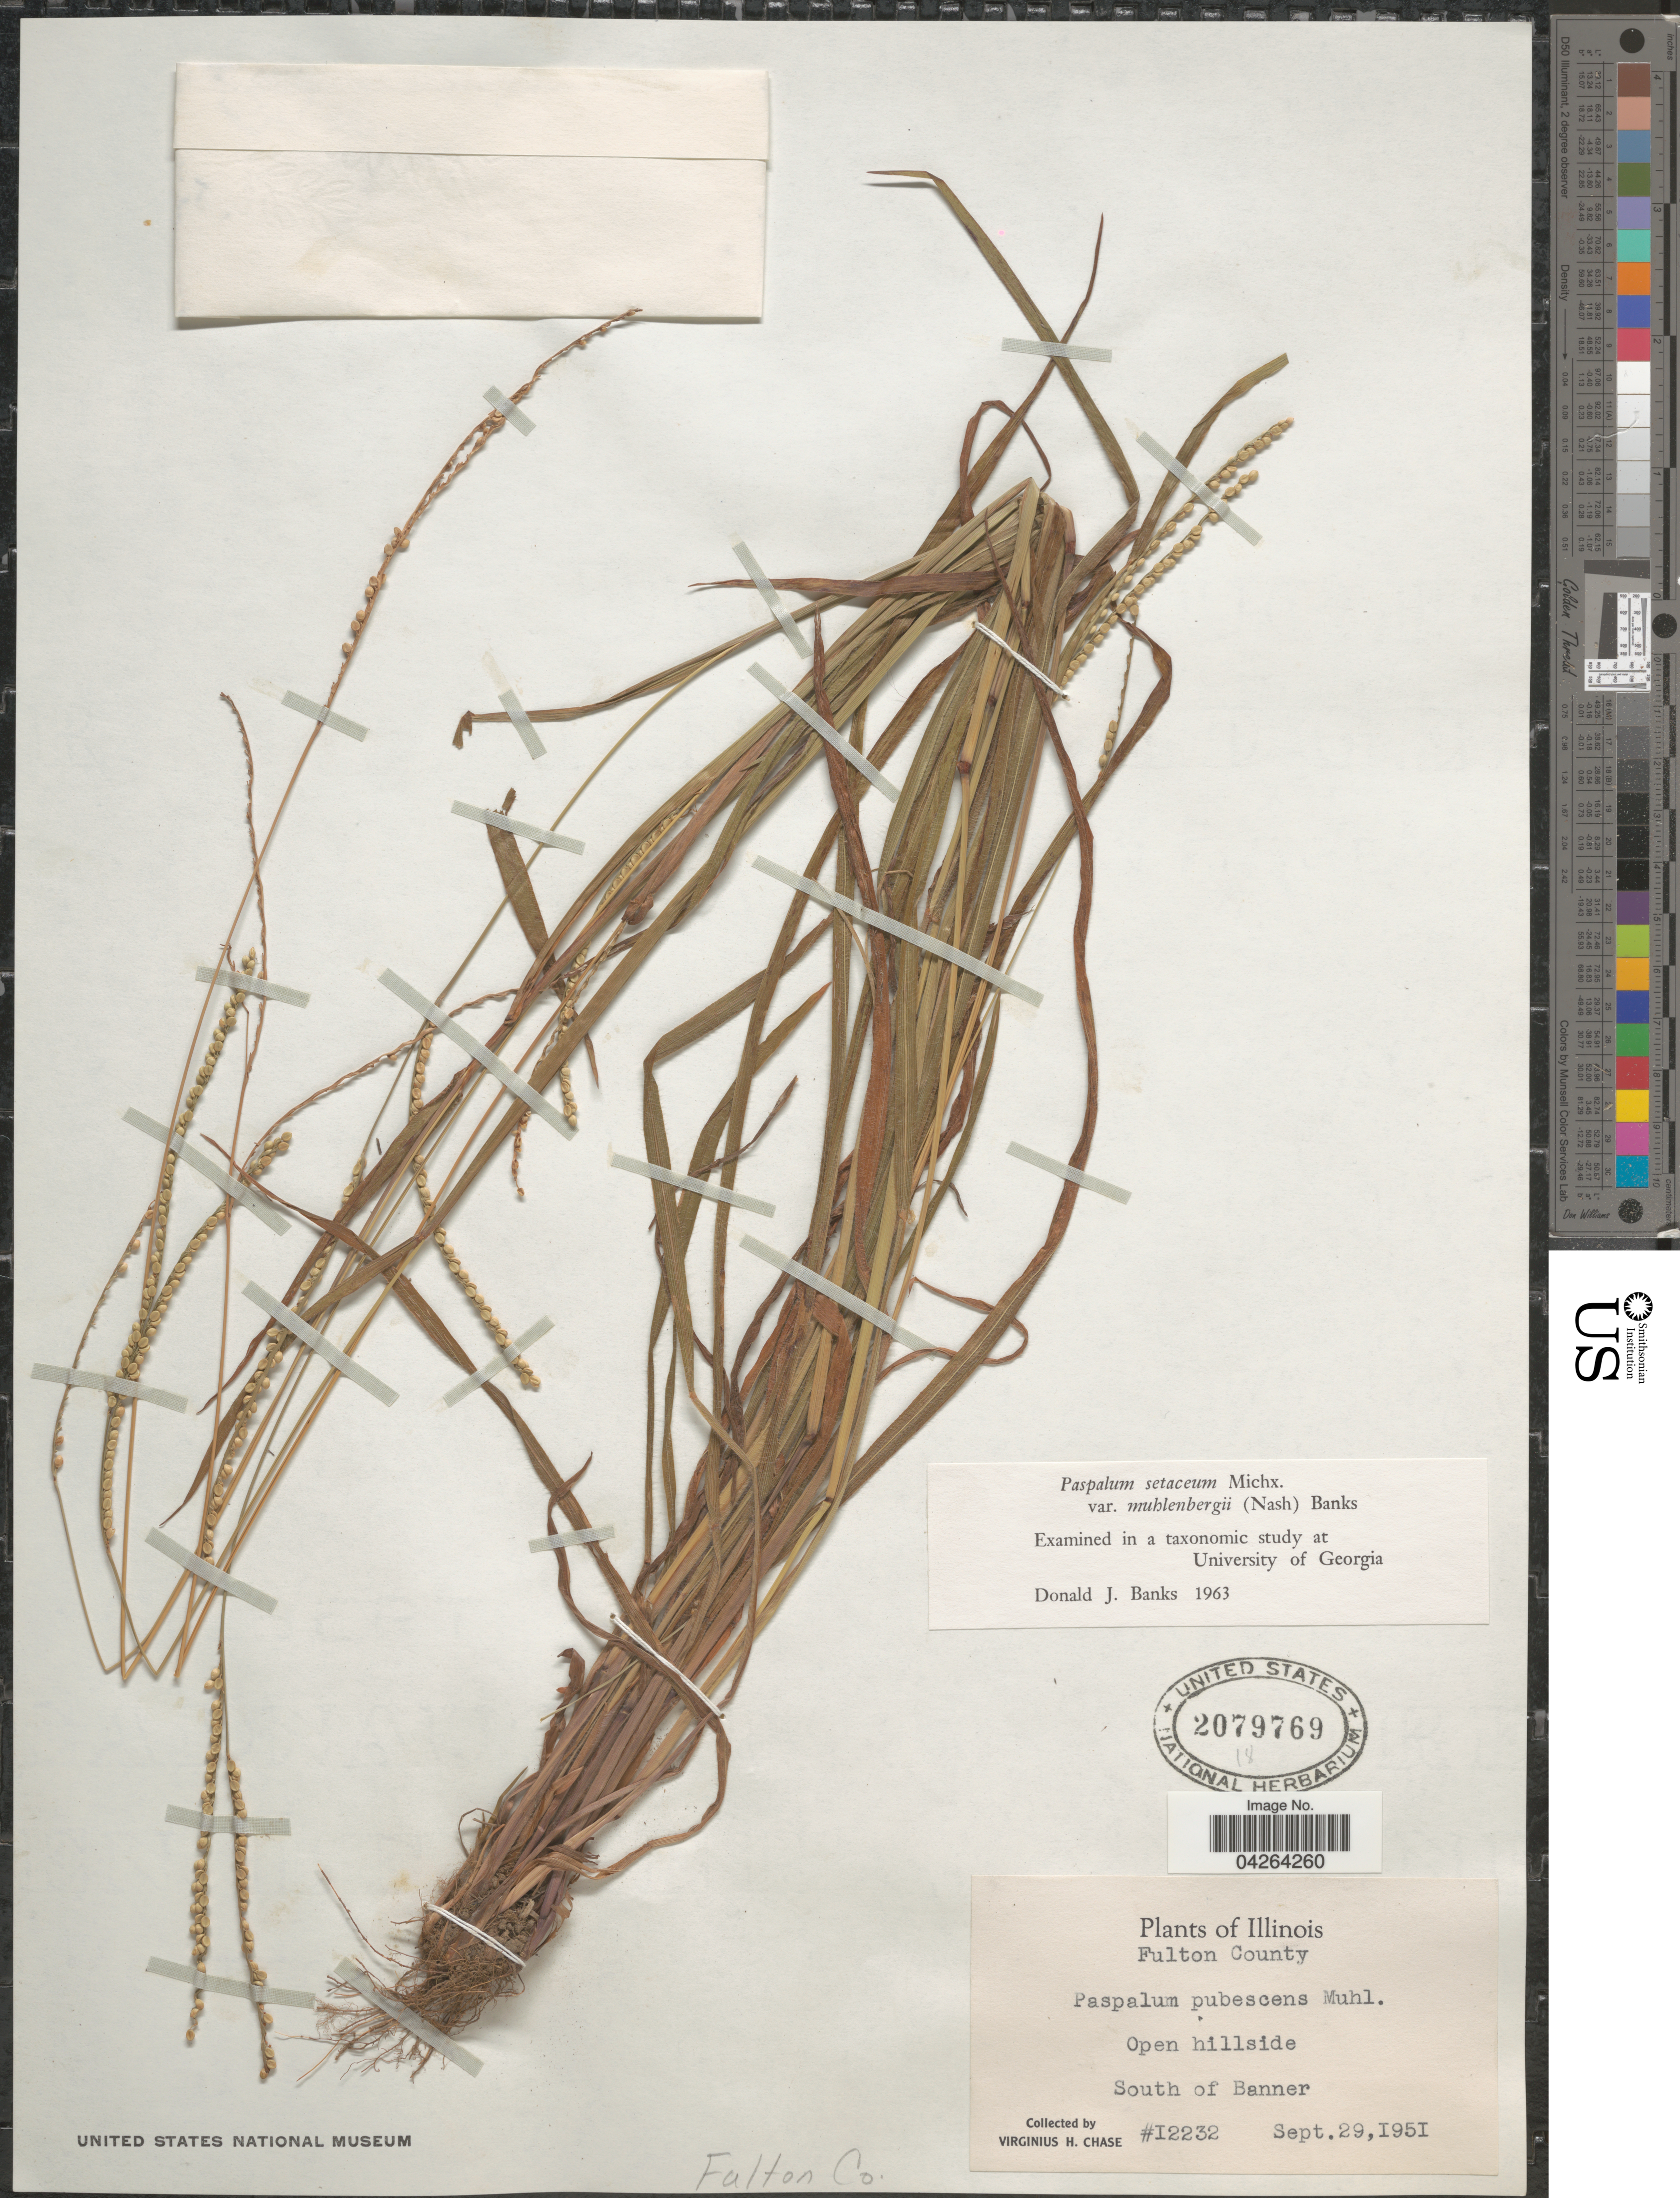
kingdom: Plantae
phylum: Tracheophyta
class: Liliopsida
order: Poales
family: Poaceae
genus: Paspalum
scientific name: Paspalum setaceum var. muhlenbergii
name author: (Nash) D.J. Banks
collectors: V. H. Chase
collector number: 12232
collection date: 1951-09-29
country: United States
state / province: Illinois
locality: Fulton County. Open hillside. South of Banner.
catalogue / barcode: US 2079769